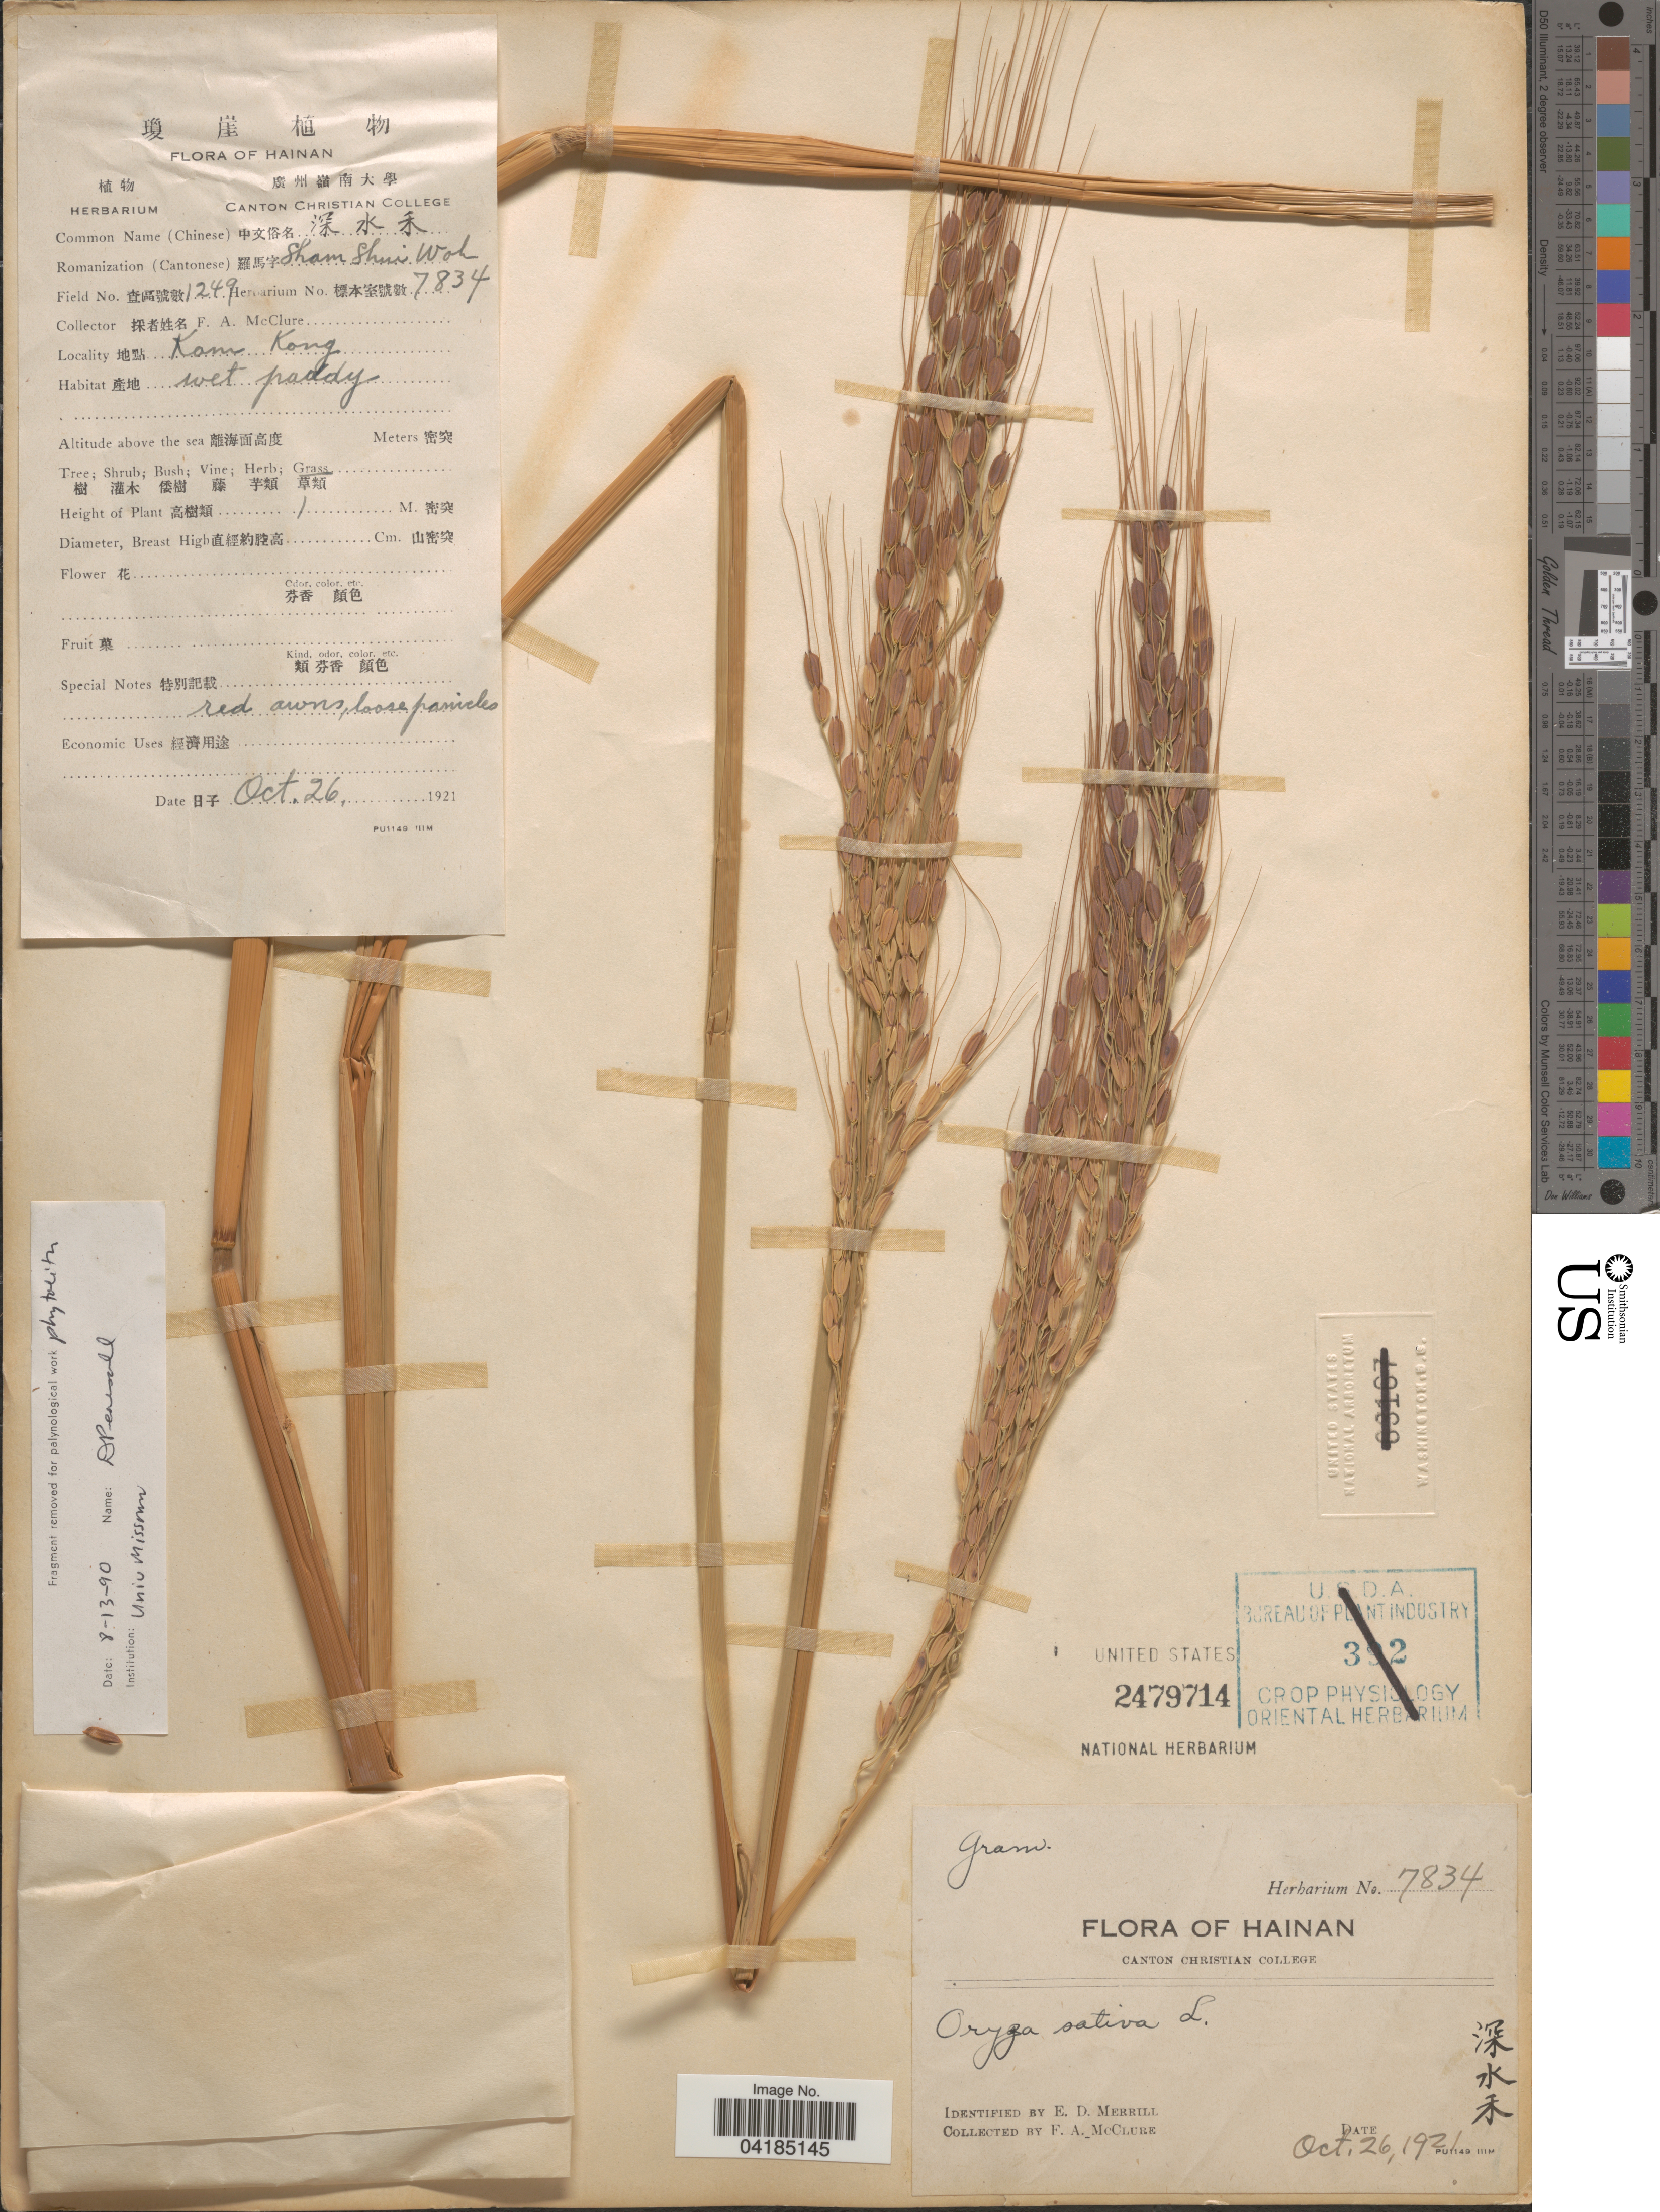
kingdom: Plantae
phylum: Tracheophyta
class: Liliopsida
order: Poales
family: Poaceae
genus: Oryza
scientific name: Oryza sativa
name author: L.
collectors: F. A. McClure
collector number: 1249/7834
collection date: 1921-10-26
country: China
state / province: Hainan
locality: Kam Kong.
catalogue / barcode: US 2479714